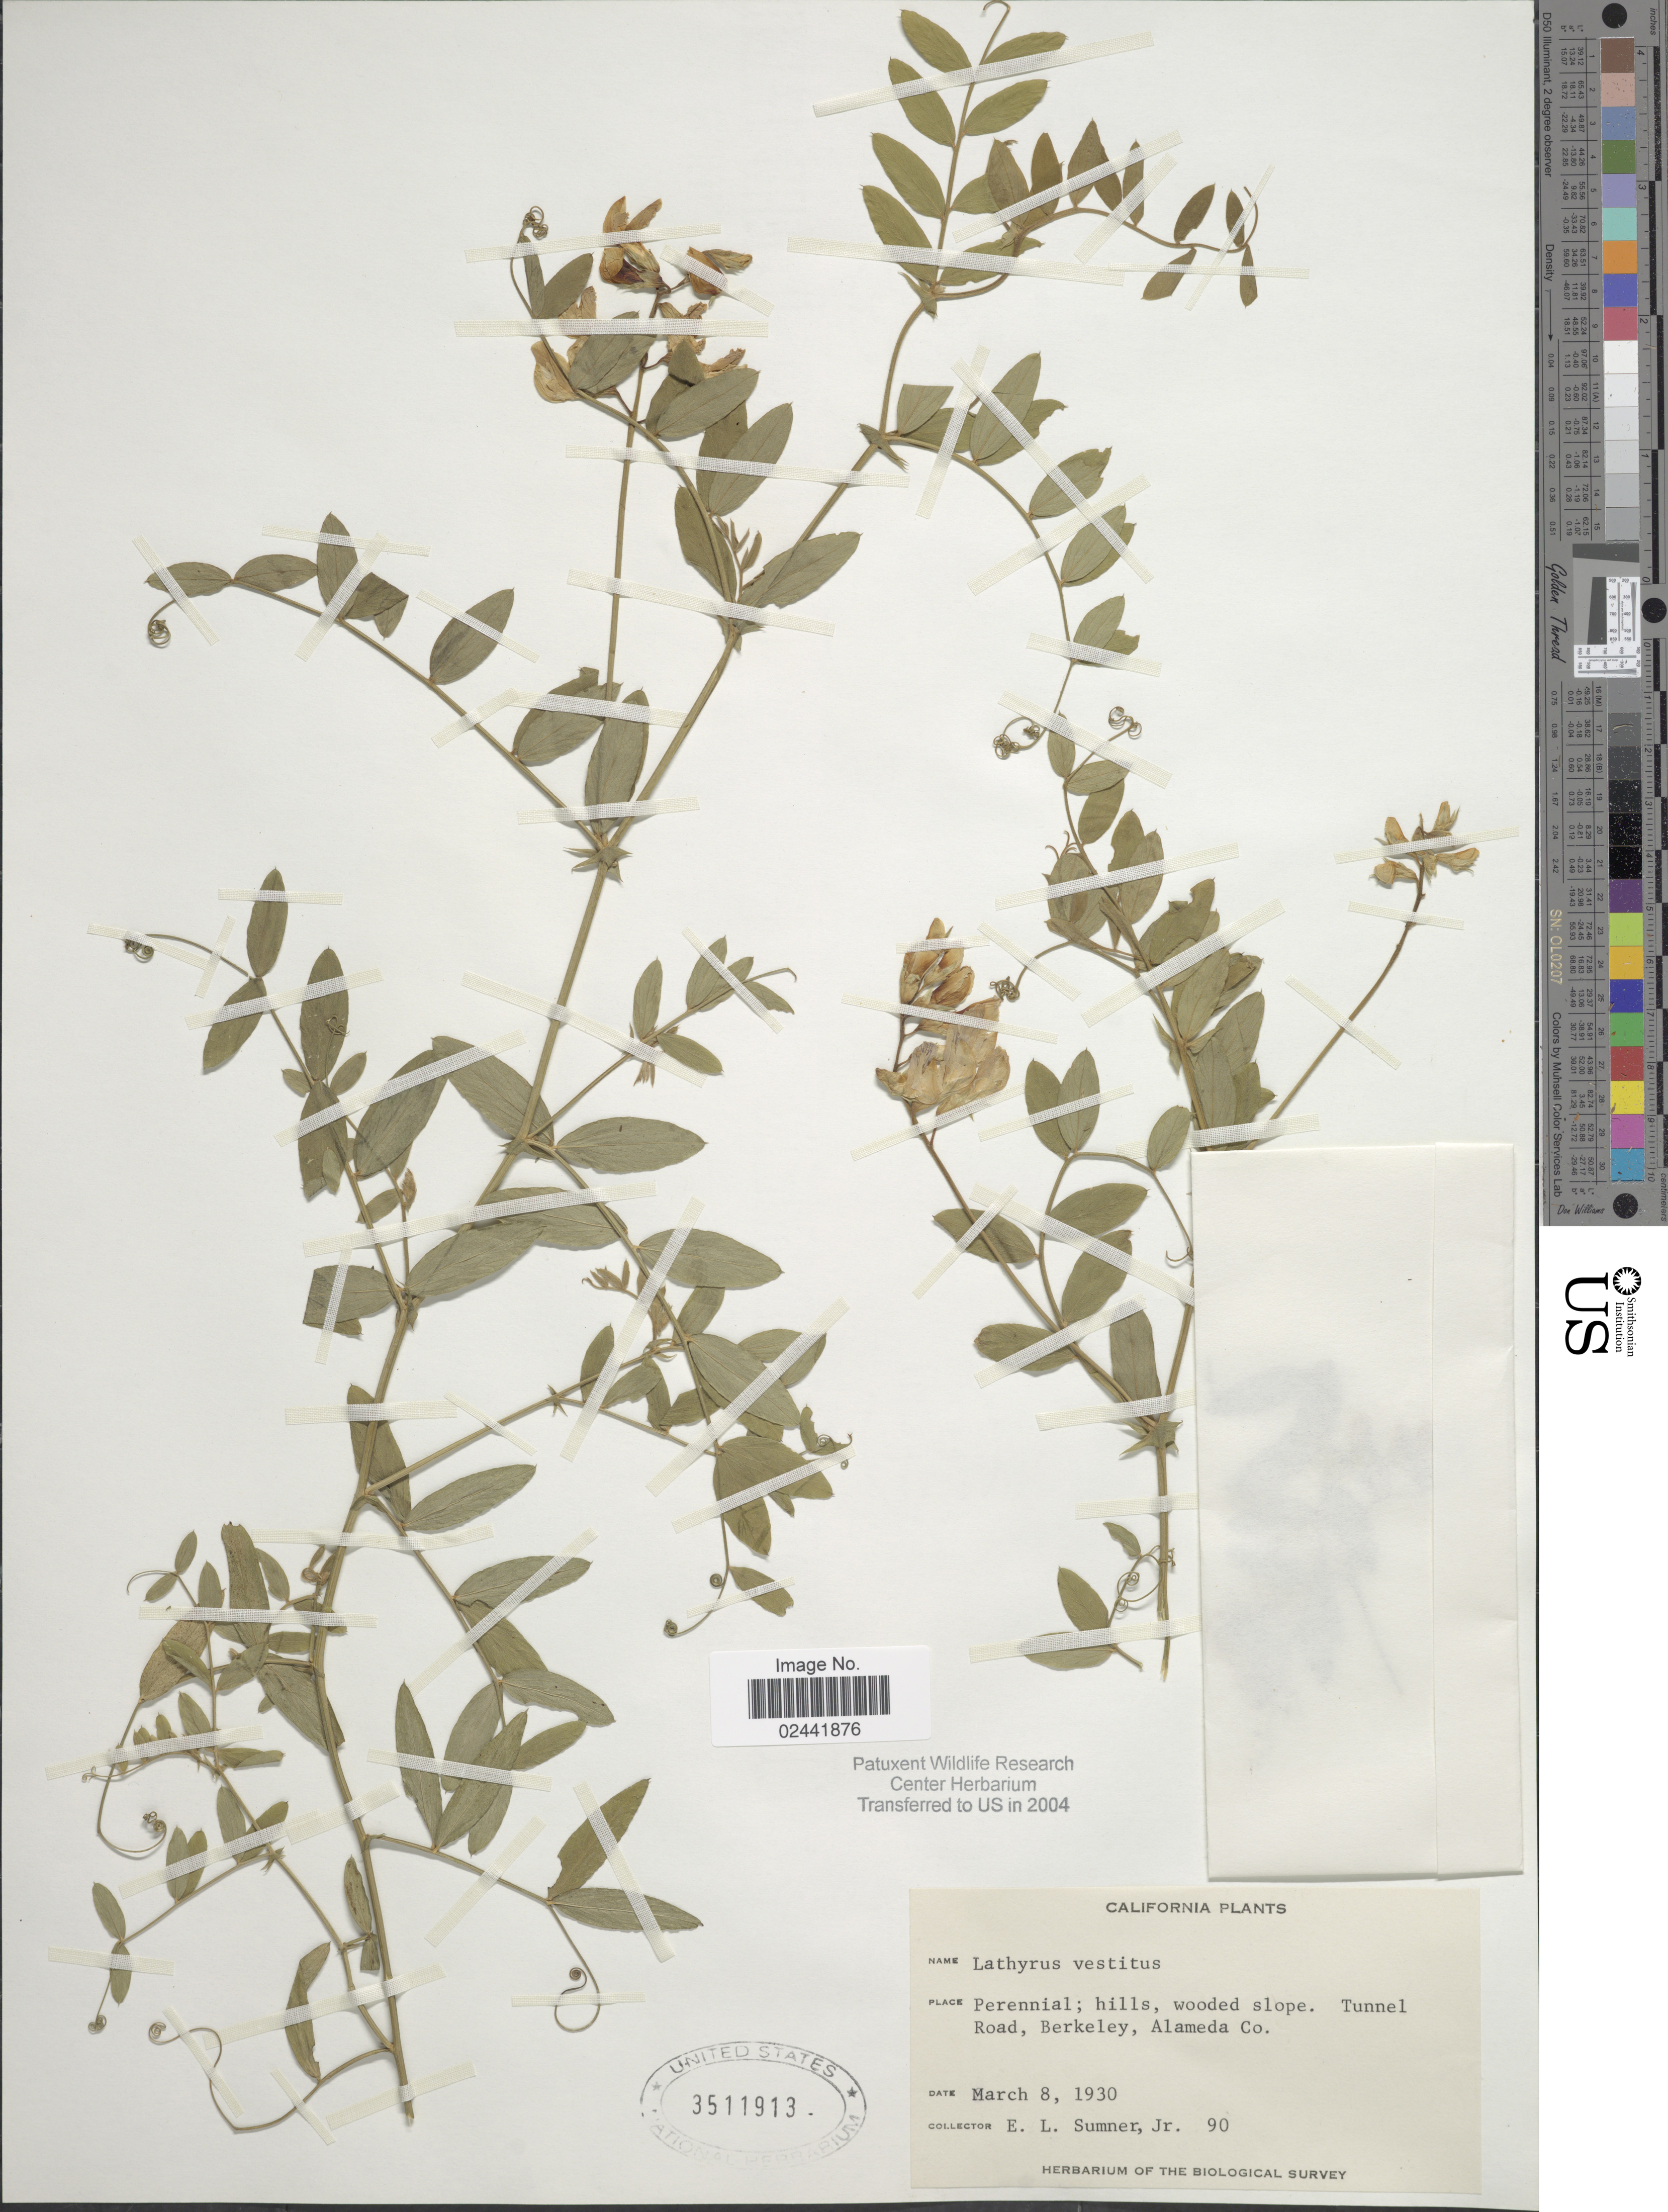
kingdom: Plantae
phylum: Tracheophyta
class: Magnoliopsida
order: Fabales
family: Fabaceae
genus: Lathyrus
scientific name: Lathyrus vestitus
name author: Nutt.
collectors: E. Sumner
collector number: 90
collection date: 1930-03-08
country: United States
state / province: California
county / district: Alameda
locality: Perennial; hills, wooded slope. Tunnel Road, Berkeley, Alameda Co.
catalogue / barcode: US 3511913